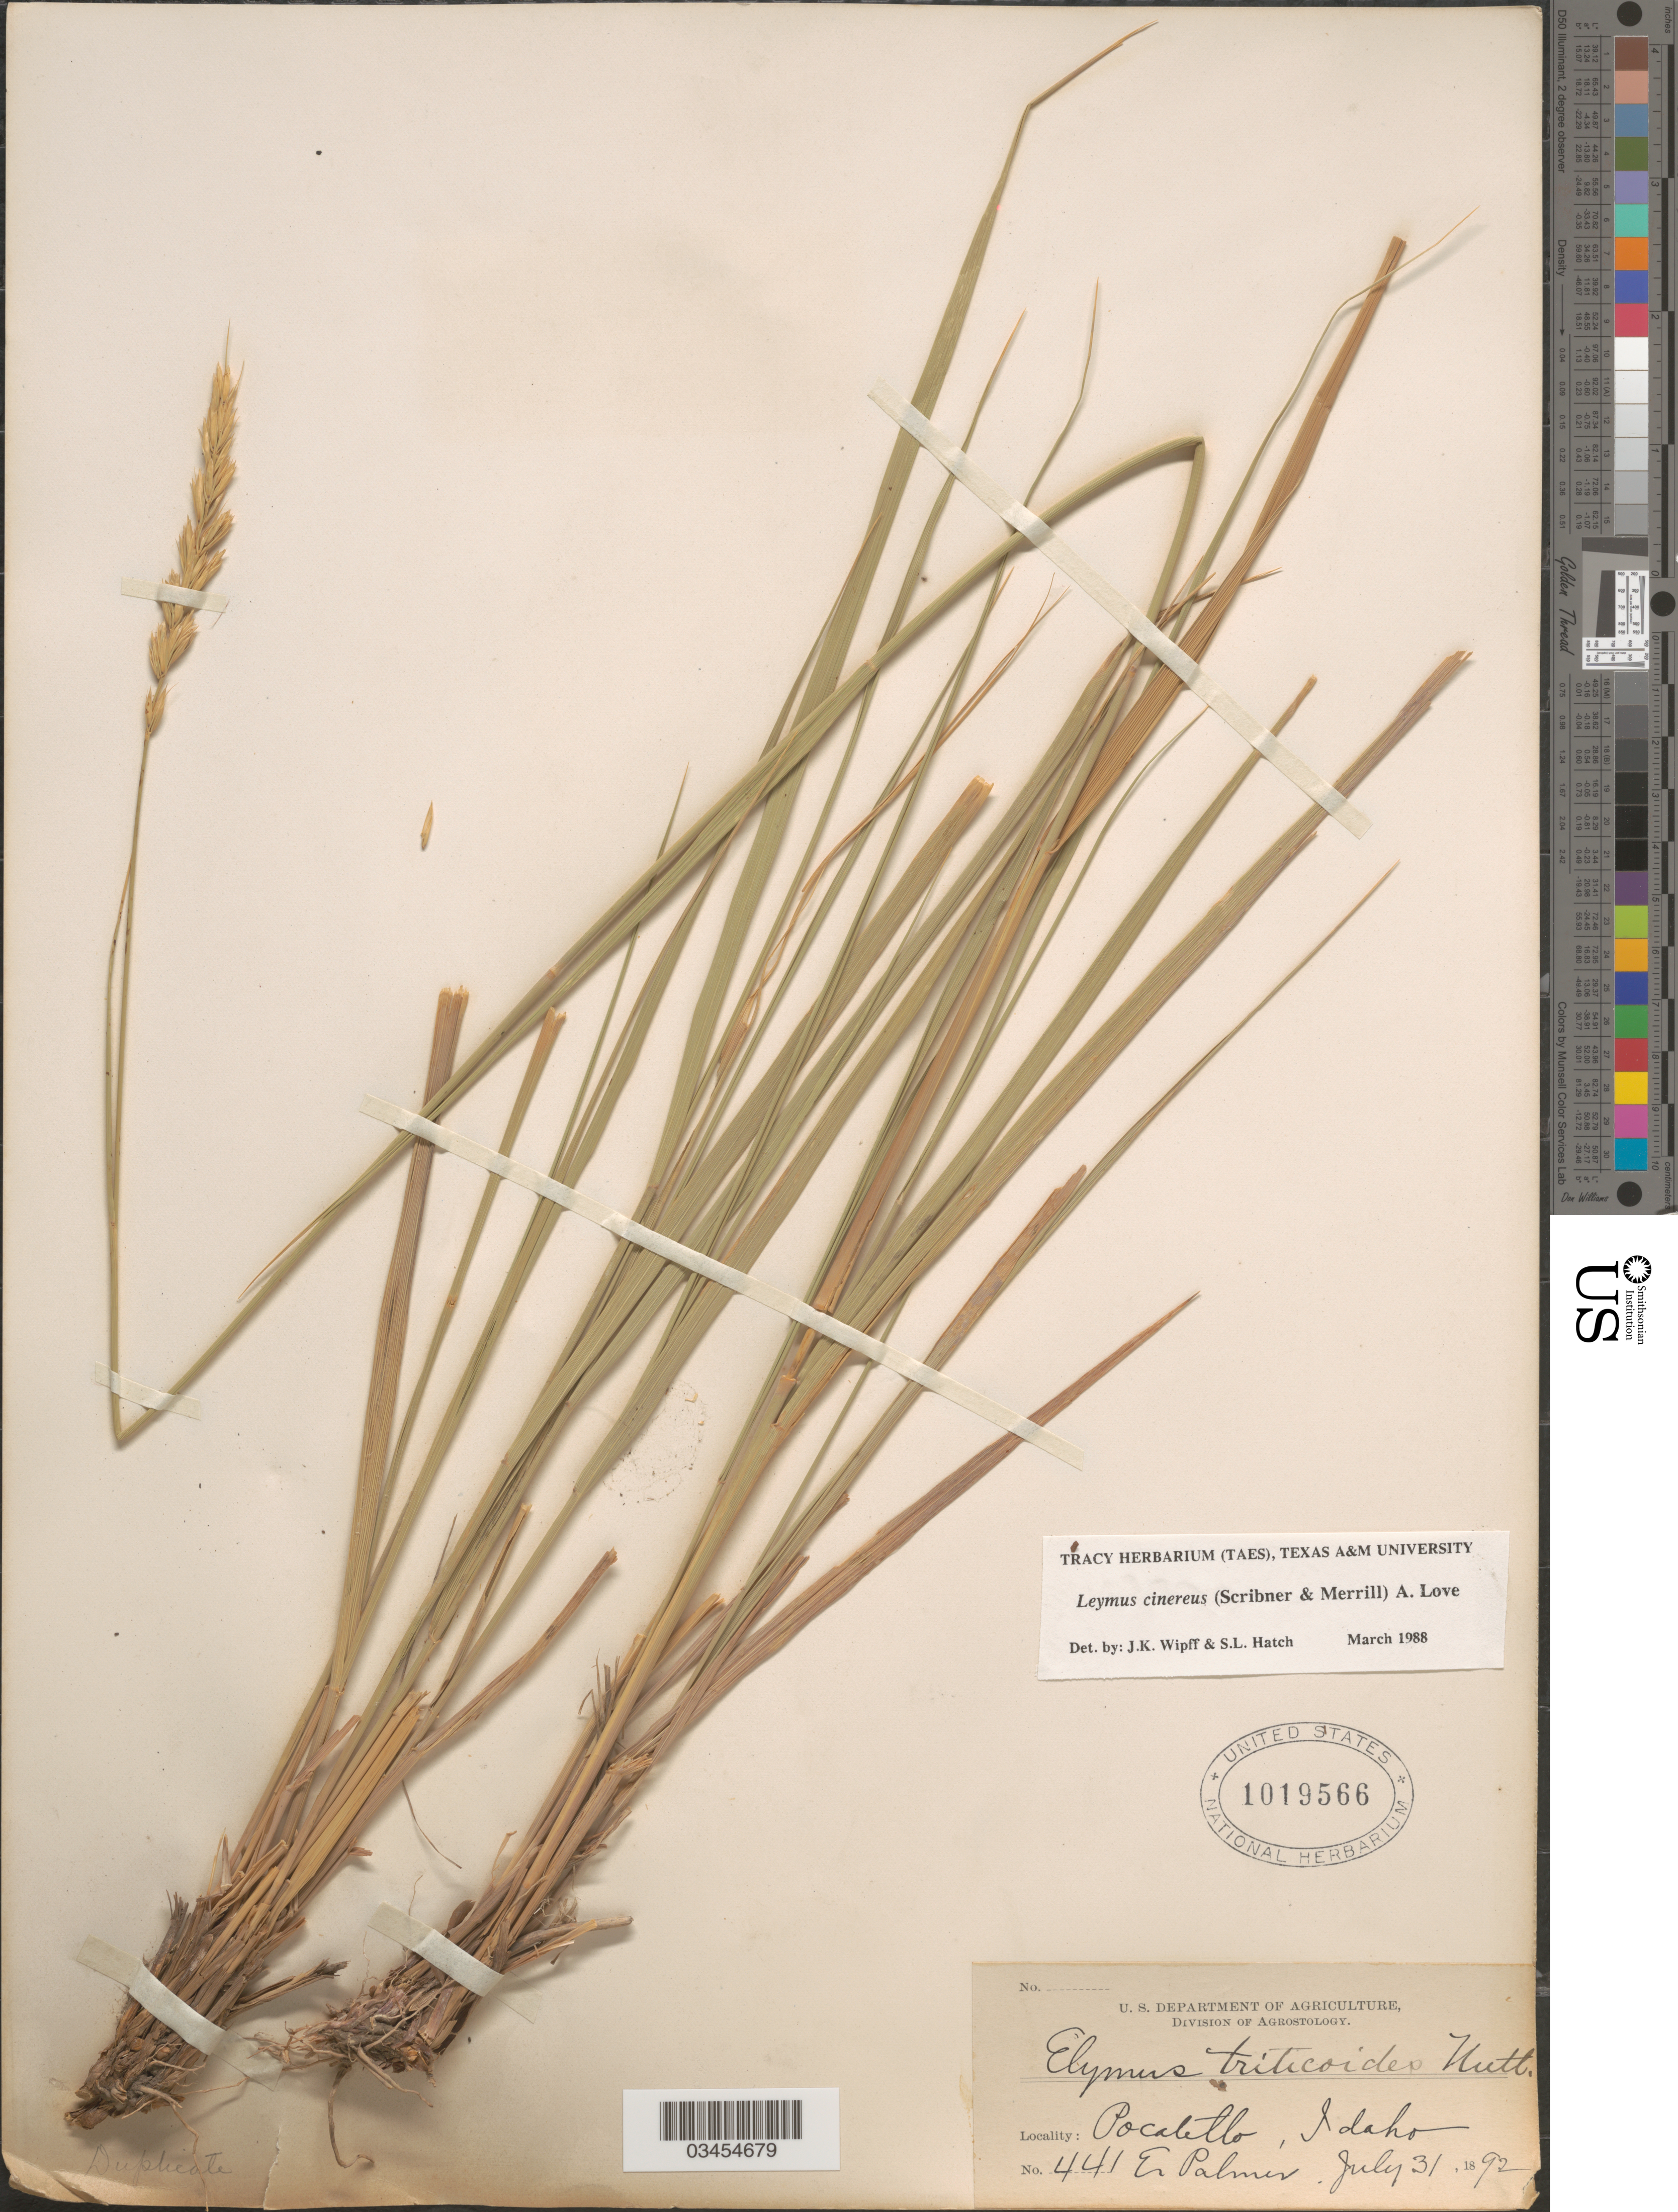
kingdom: Plantae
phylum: Tracheophyta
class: Liliopsida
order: Poales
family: Poaceae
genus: Leymus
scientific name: Leymus cinereus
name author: (Scribn. & Merr.) Á. Löve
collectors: E. Palmer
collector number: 441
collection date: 1892-07-31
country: United States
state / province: Idaho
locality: Pocatello.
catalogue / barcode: US 1019566